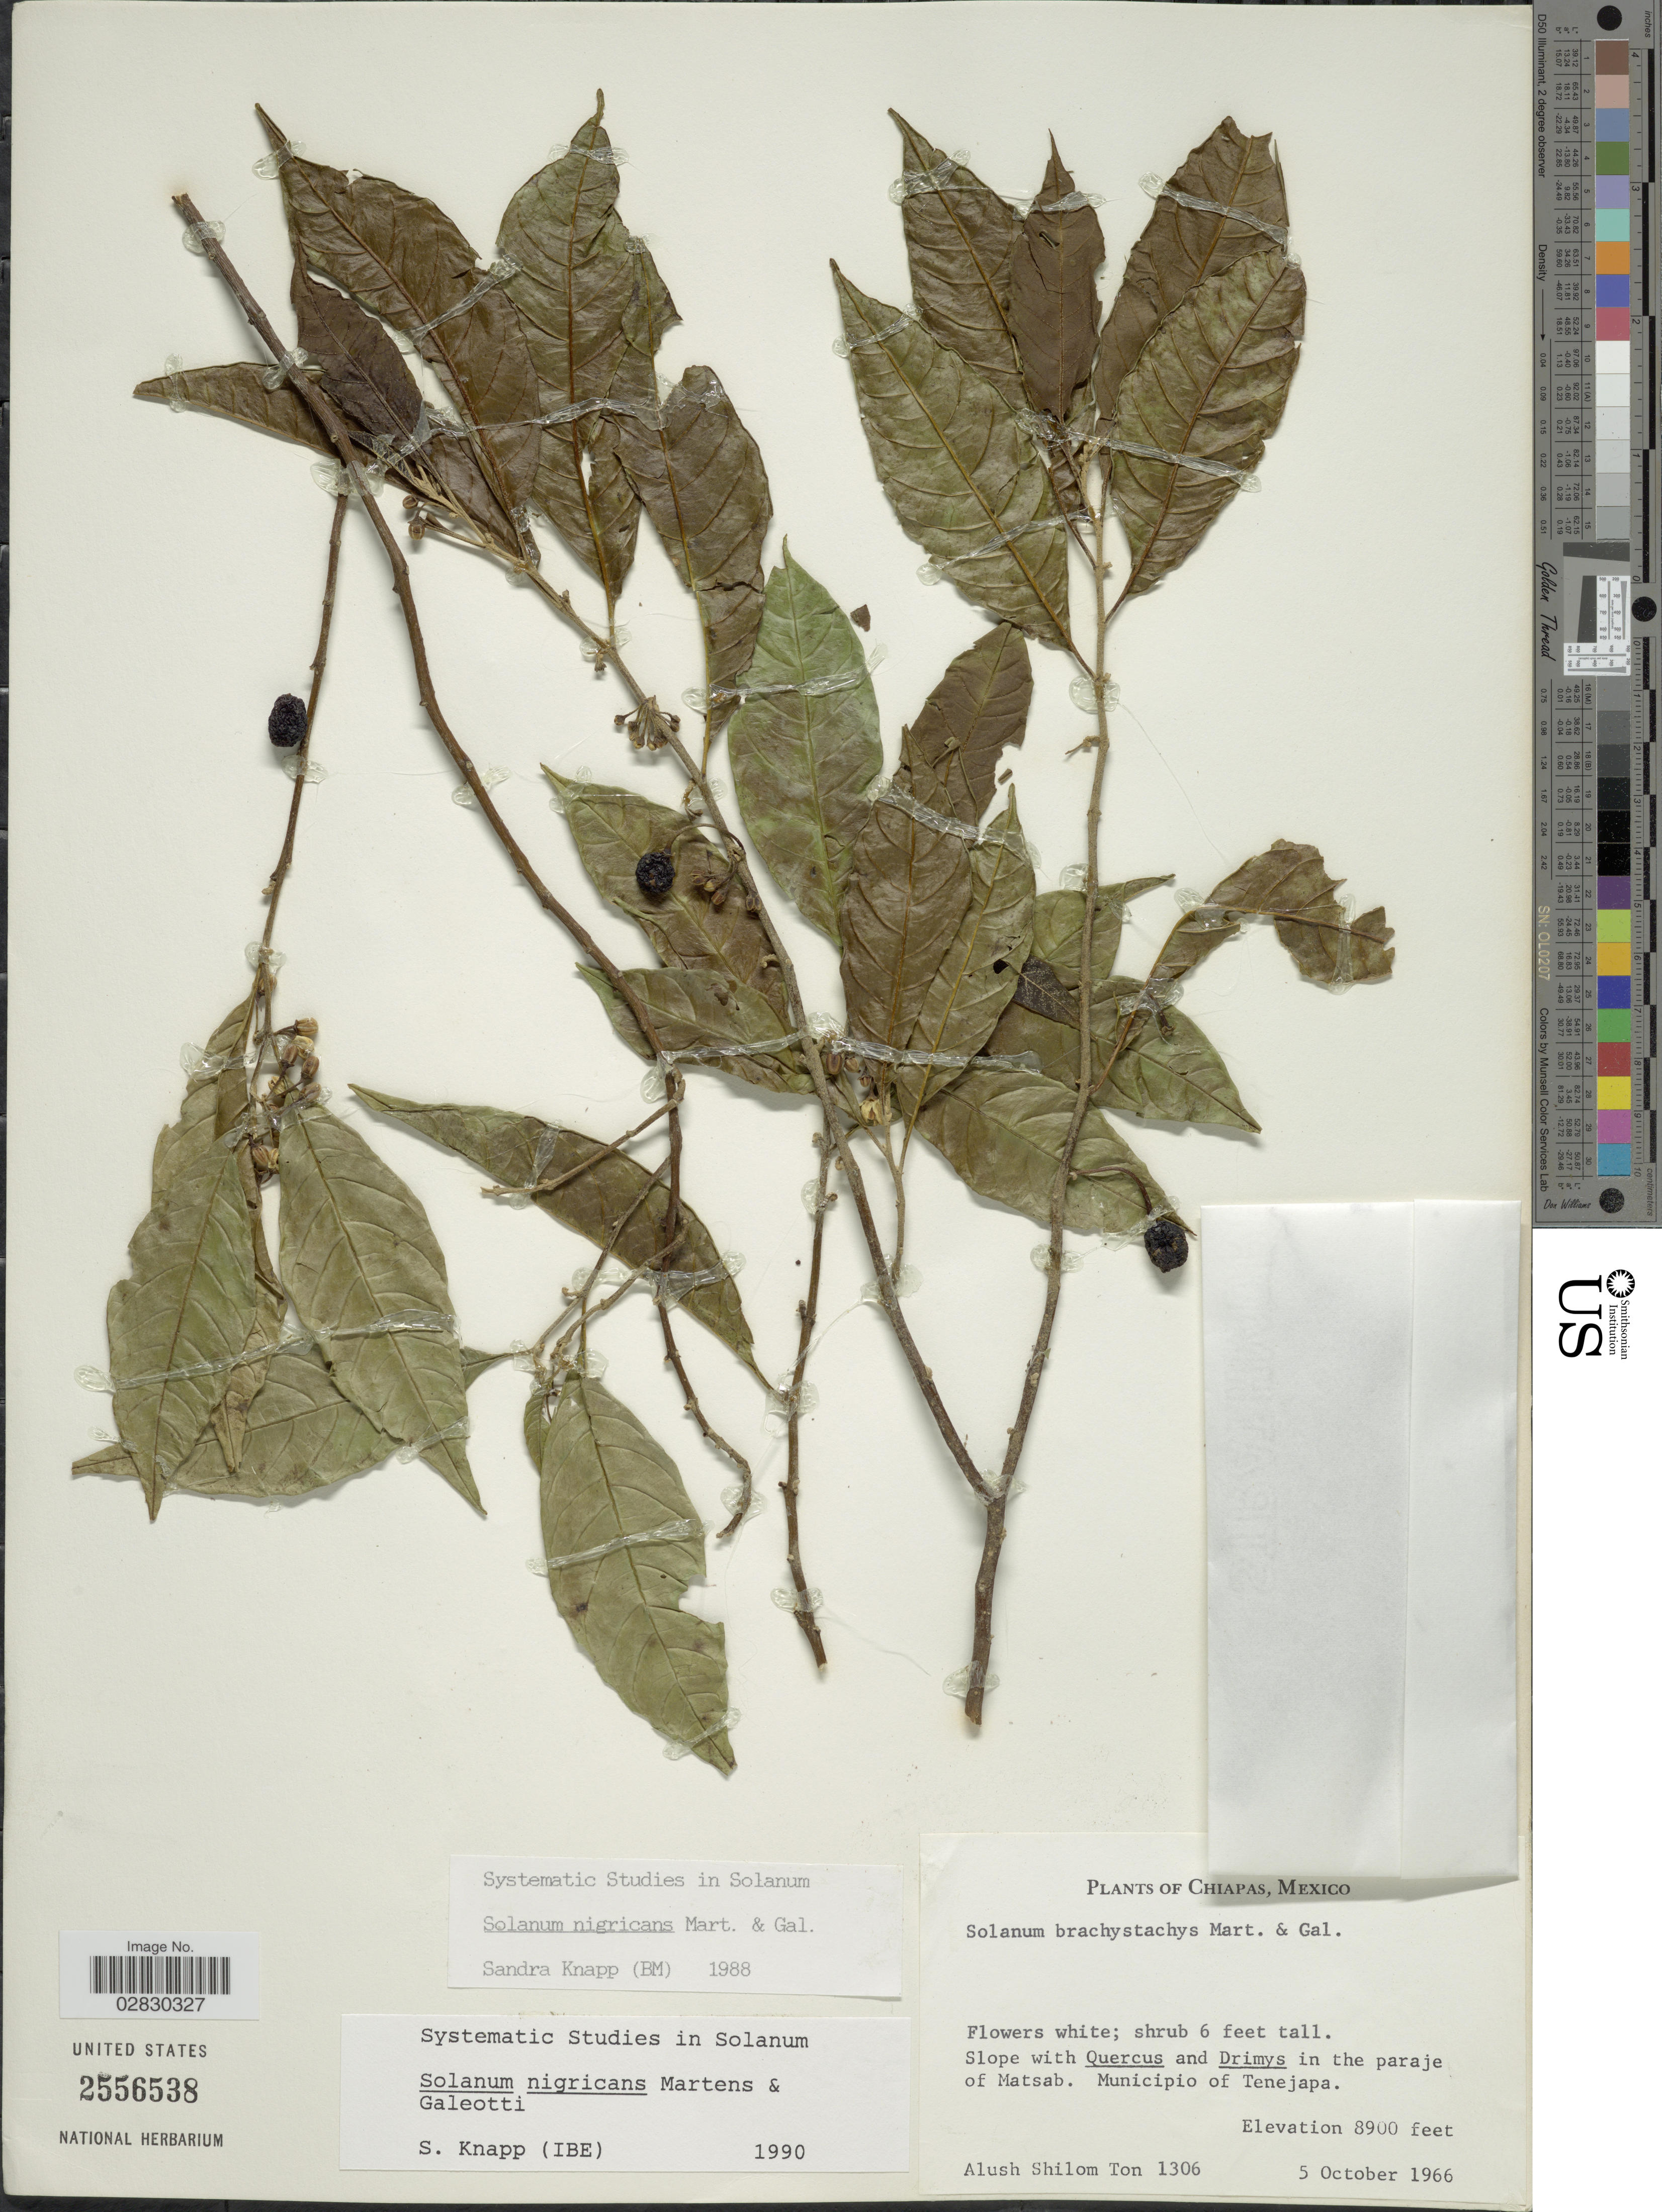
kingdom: Plantae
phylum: Tracheophyta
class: Magnoliopsida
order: Solanales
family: Solanaceae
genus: Solanum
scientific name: Solanum nigricans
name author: M. Martens & Galeotti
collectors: A. M. Ton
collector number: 1306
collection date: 1966-10-05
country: Mexico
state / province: Chiapas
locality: Slope with Quercus and Drimys in the paraje of Matsab. Municipio of Tenejapa.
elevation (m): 2713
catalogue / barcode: US 2556538